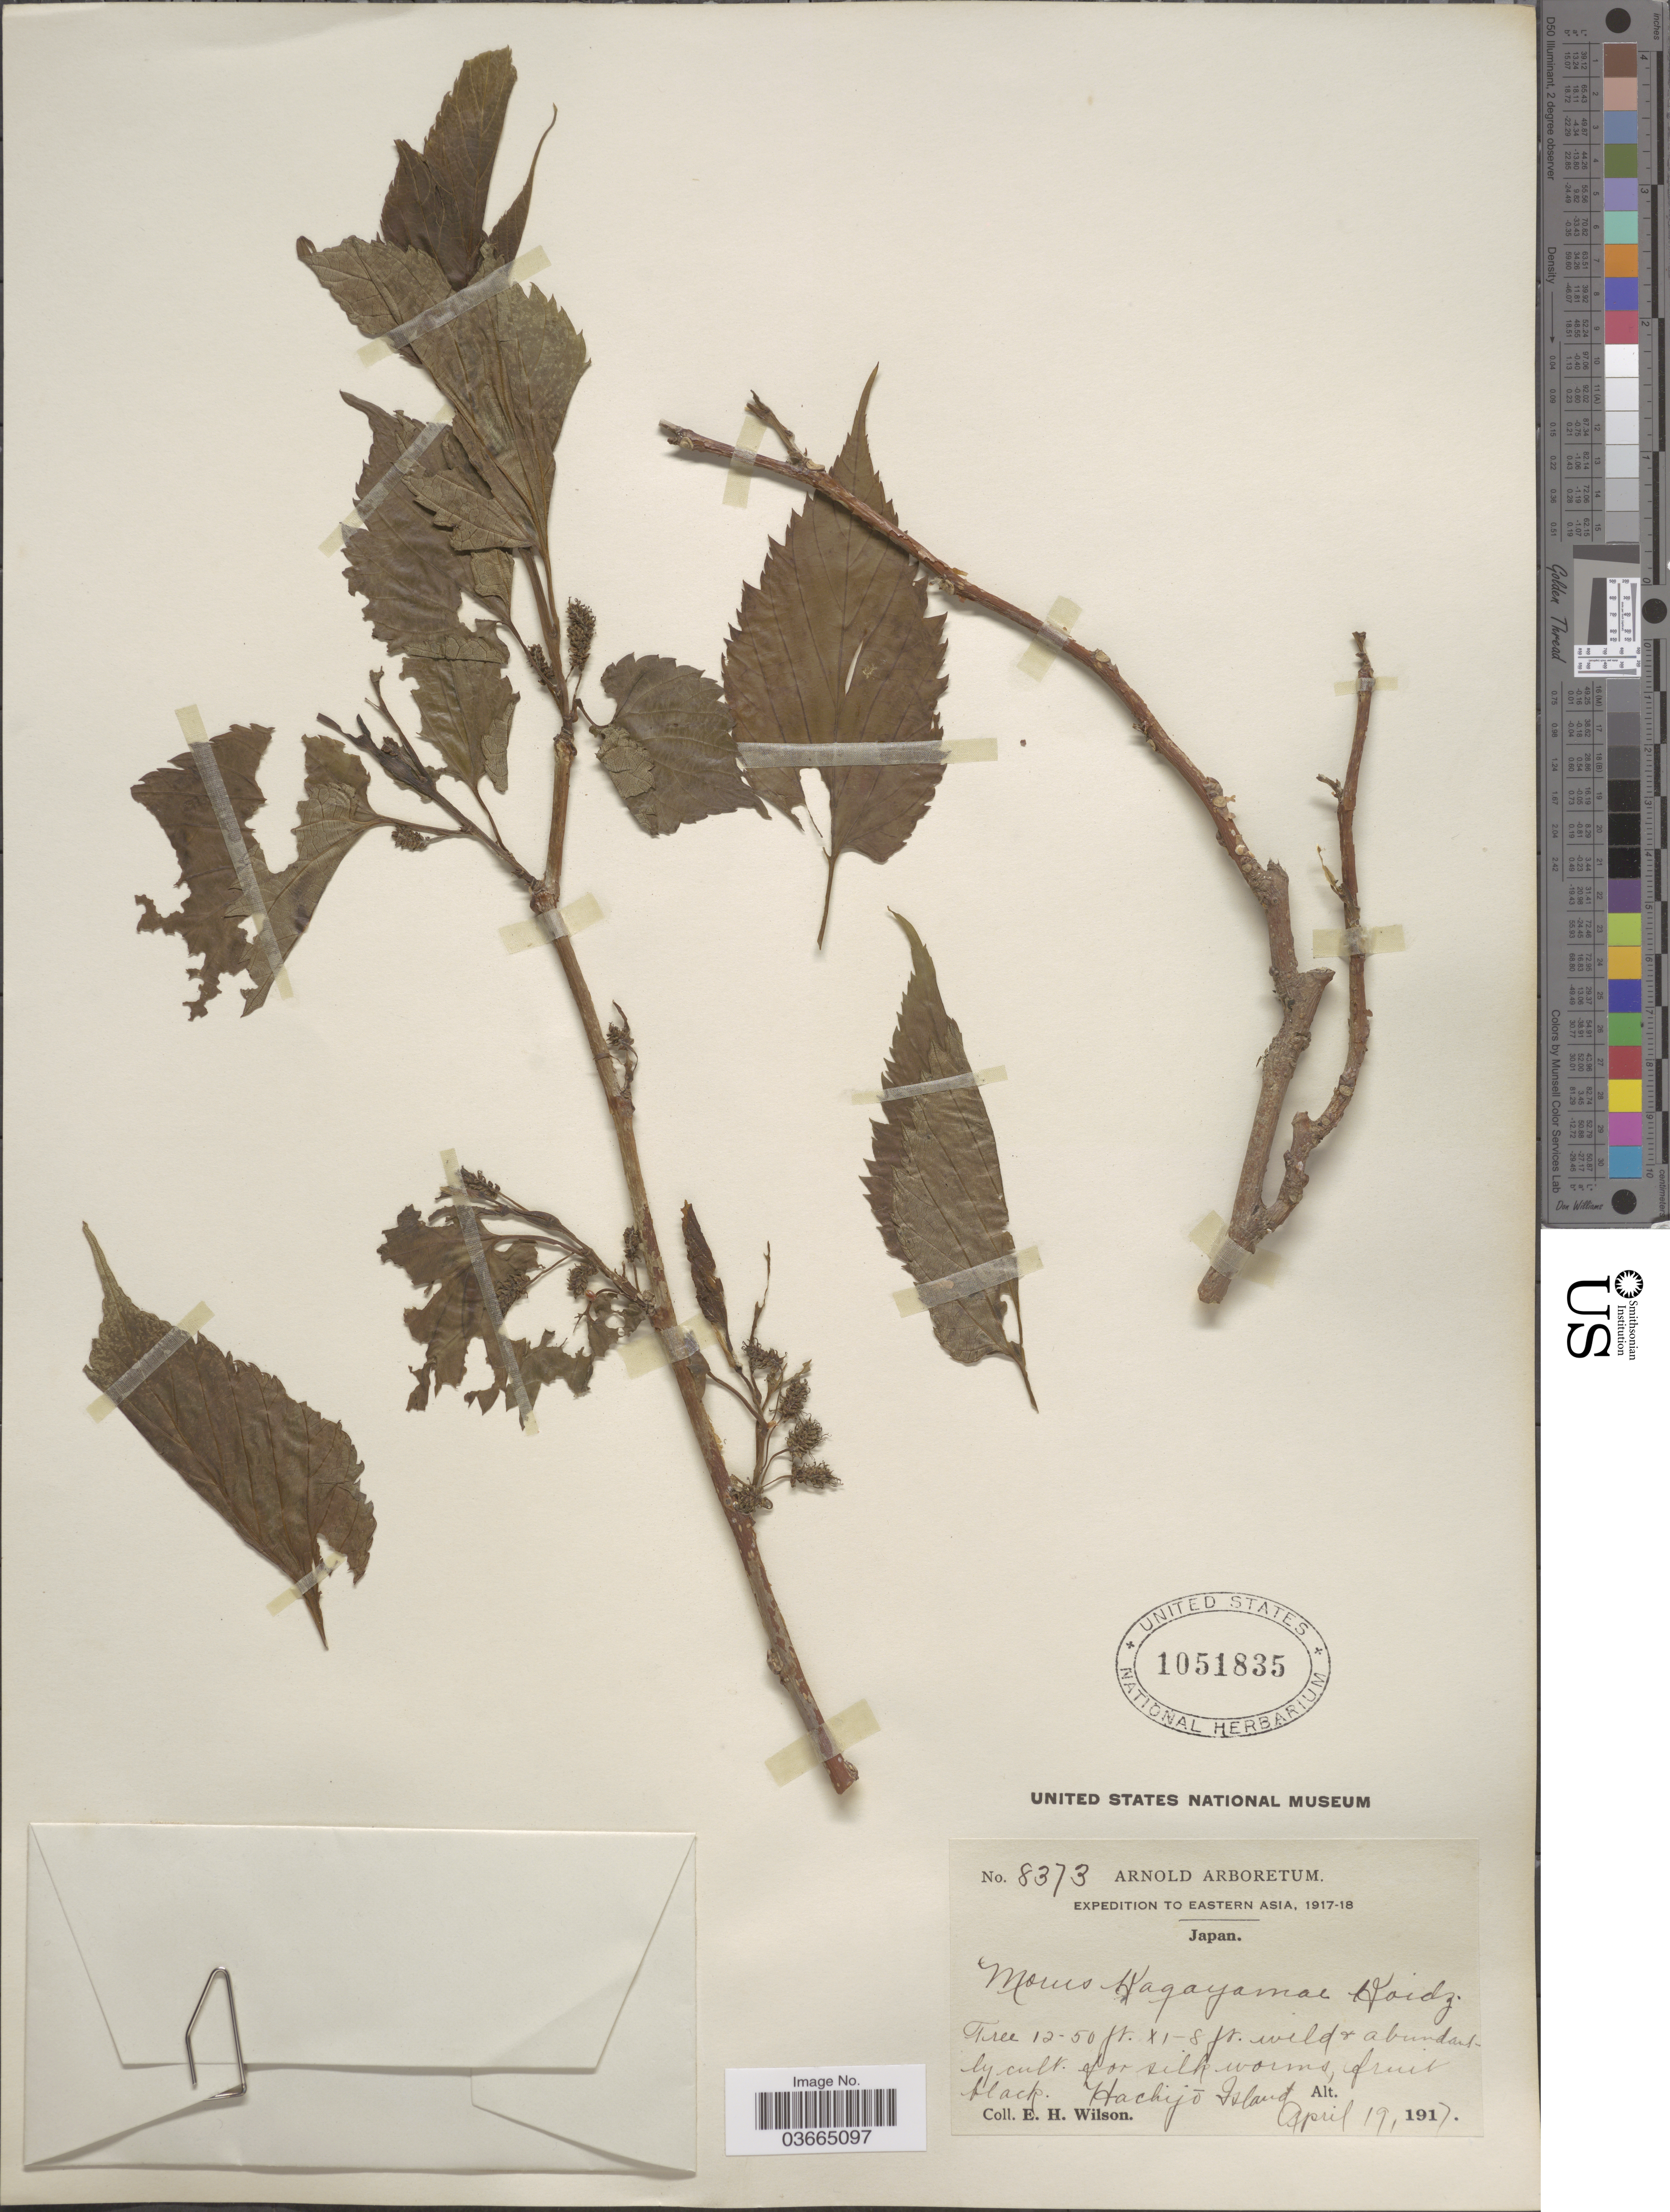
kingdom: Plantae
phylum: Tracheophyta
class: Magnoliopsida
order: Rosales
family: Moraceae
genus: Morus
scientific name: Morus kagayamae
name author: Koidz.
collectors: E. Wilson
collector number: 8373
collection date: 1917-04-19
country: Japan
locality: Eastern Asia. Hachijo Island.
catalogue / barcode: US 1051835